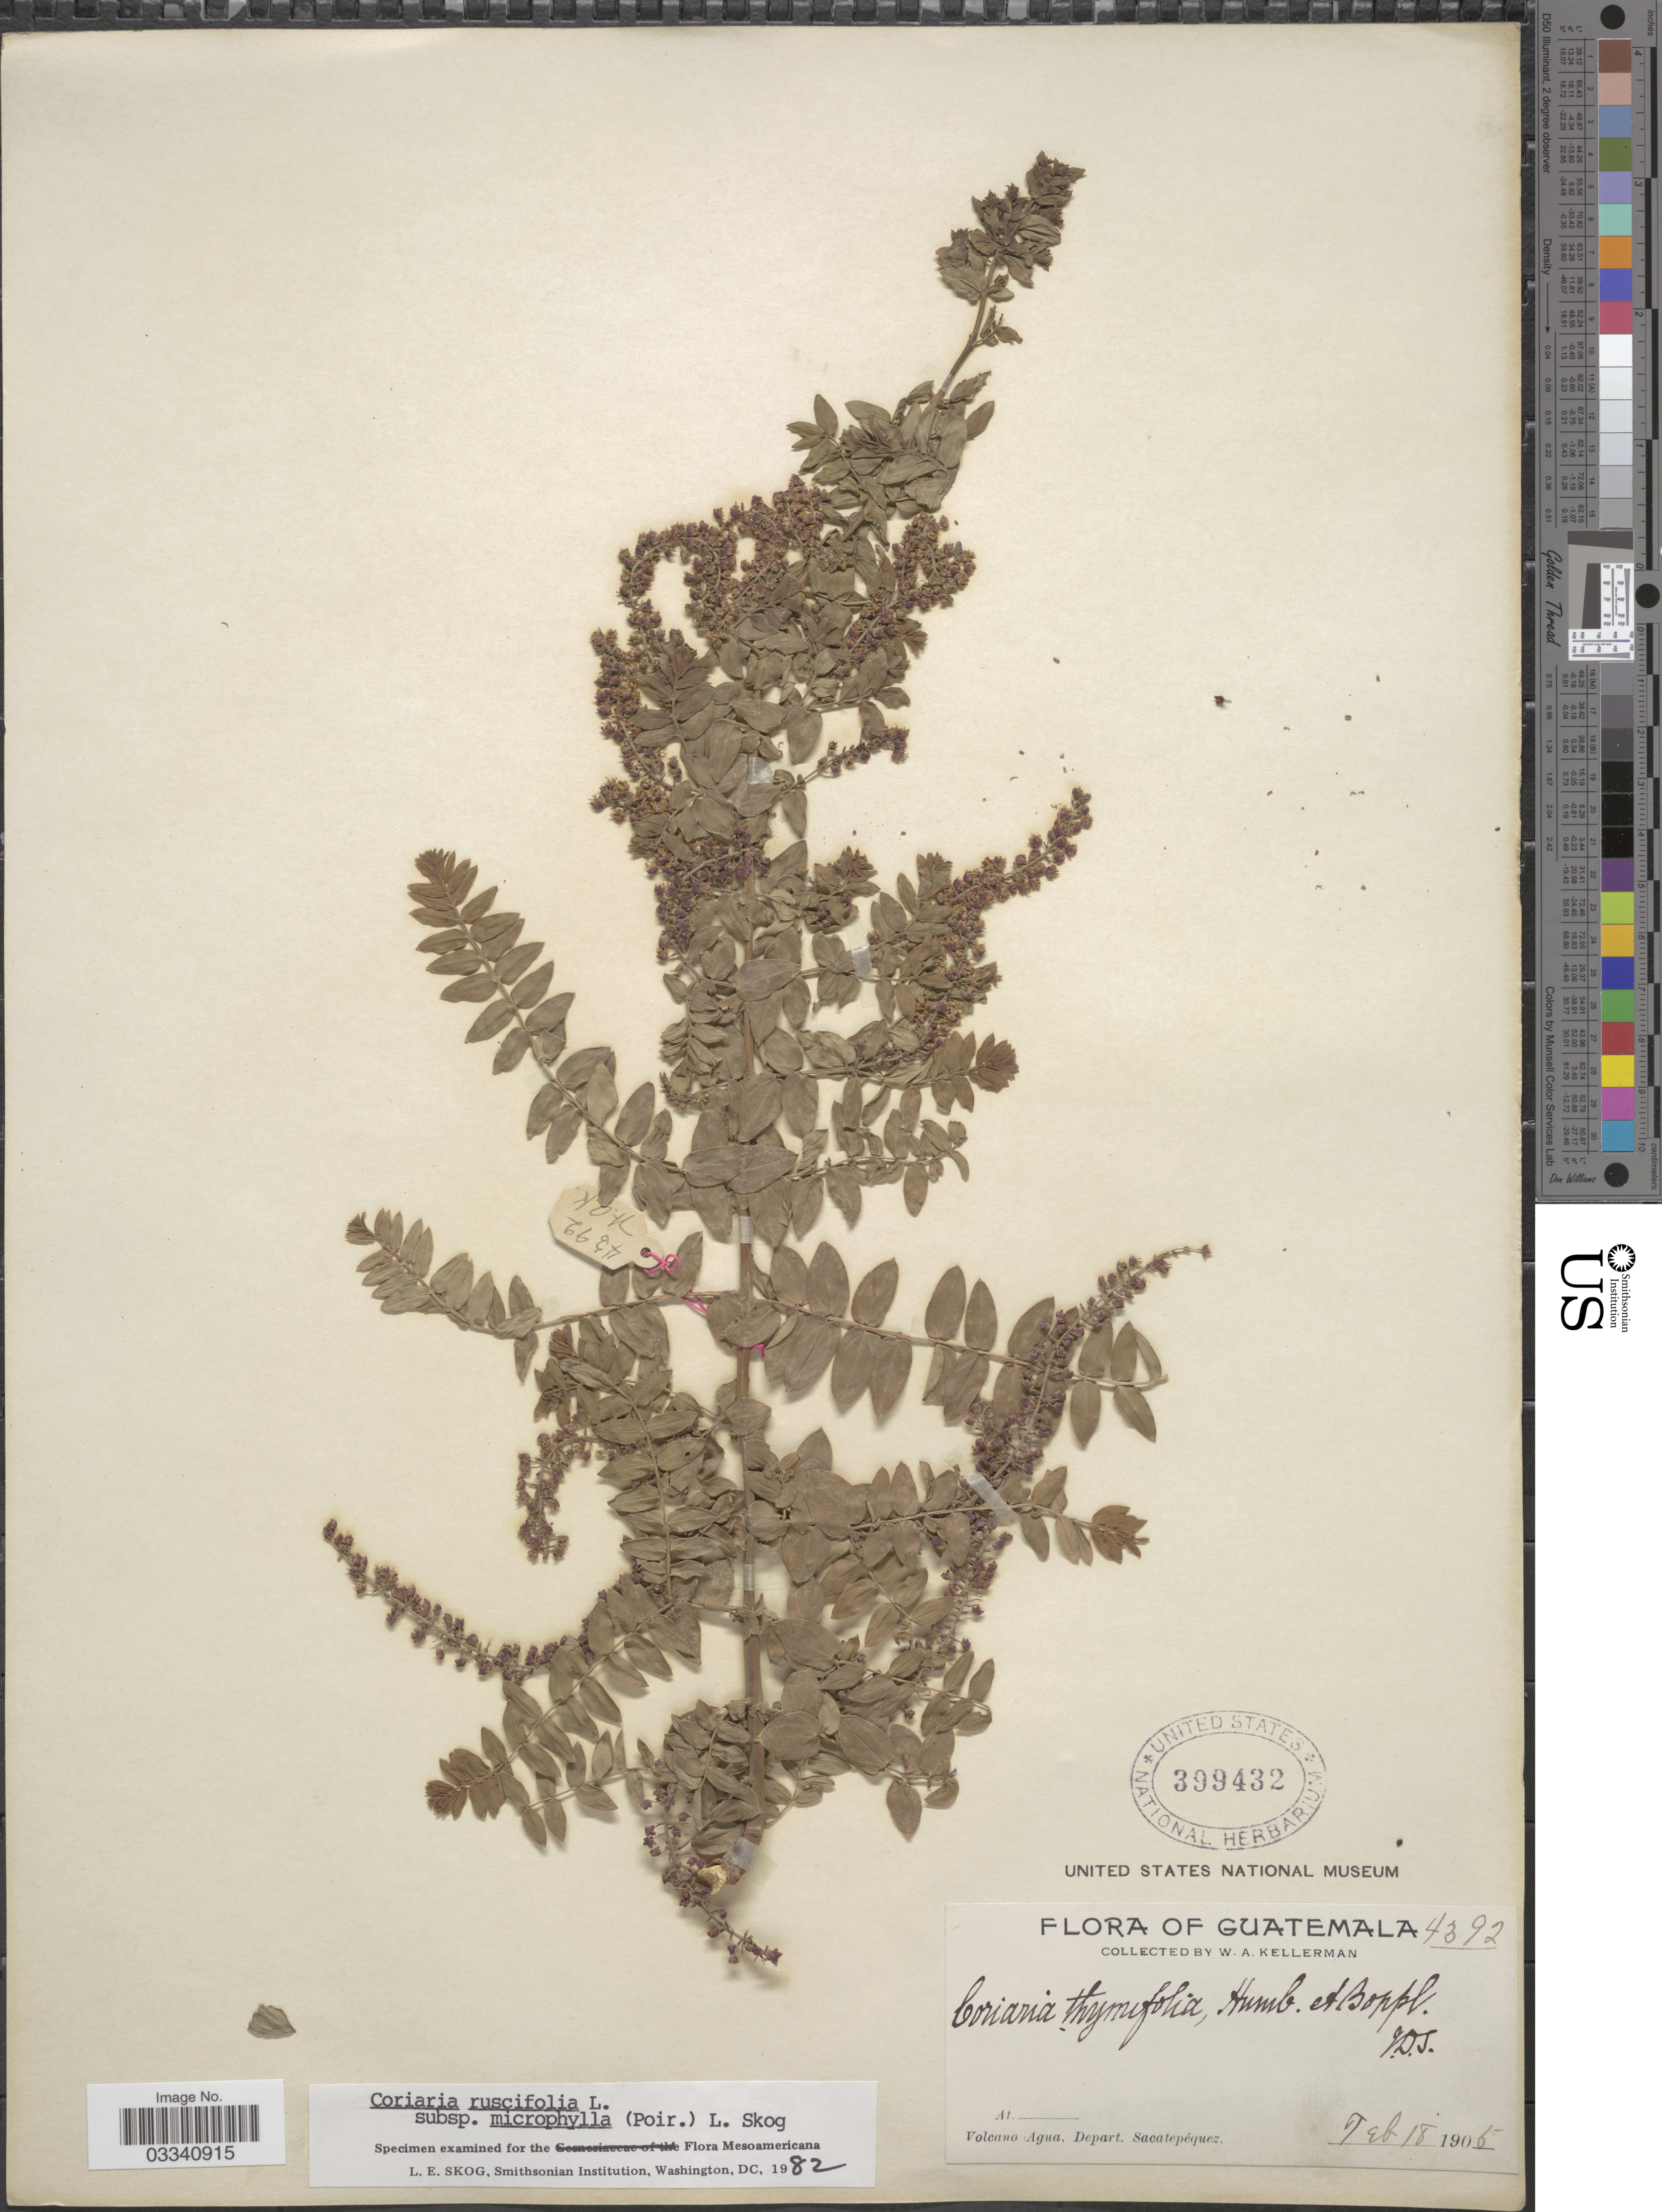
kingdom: Plantae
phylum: Tracheophyta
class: Magnoliopsida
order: Cucurbitales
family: Coriariaceae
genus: Coriaria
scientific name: Coriaria ruscifolia subsp. microphylla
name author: (Poir.) L.E. Skog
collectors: W. Kellerman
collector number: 4392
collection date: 1905-02-18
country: Guatemala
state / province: Sacatepéquez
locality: Volcano Agua, Depart. Sacatepéquez.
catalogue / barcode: US 399432